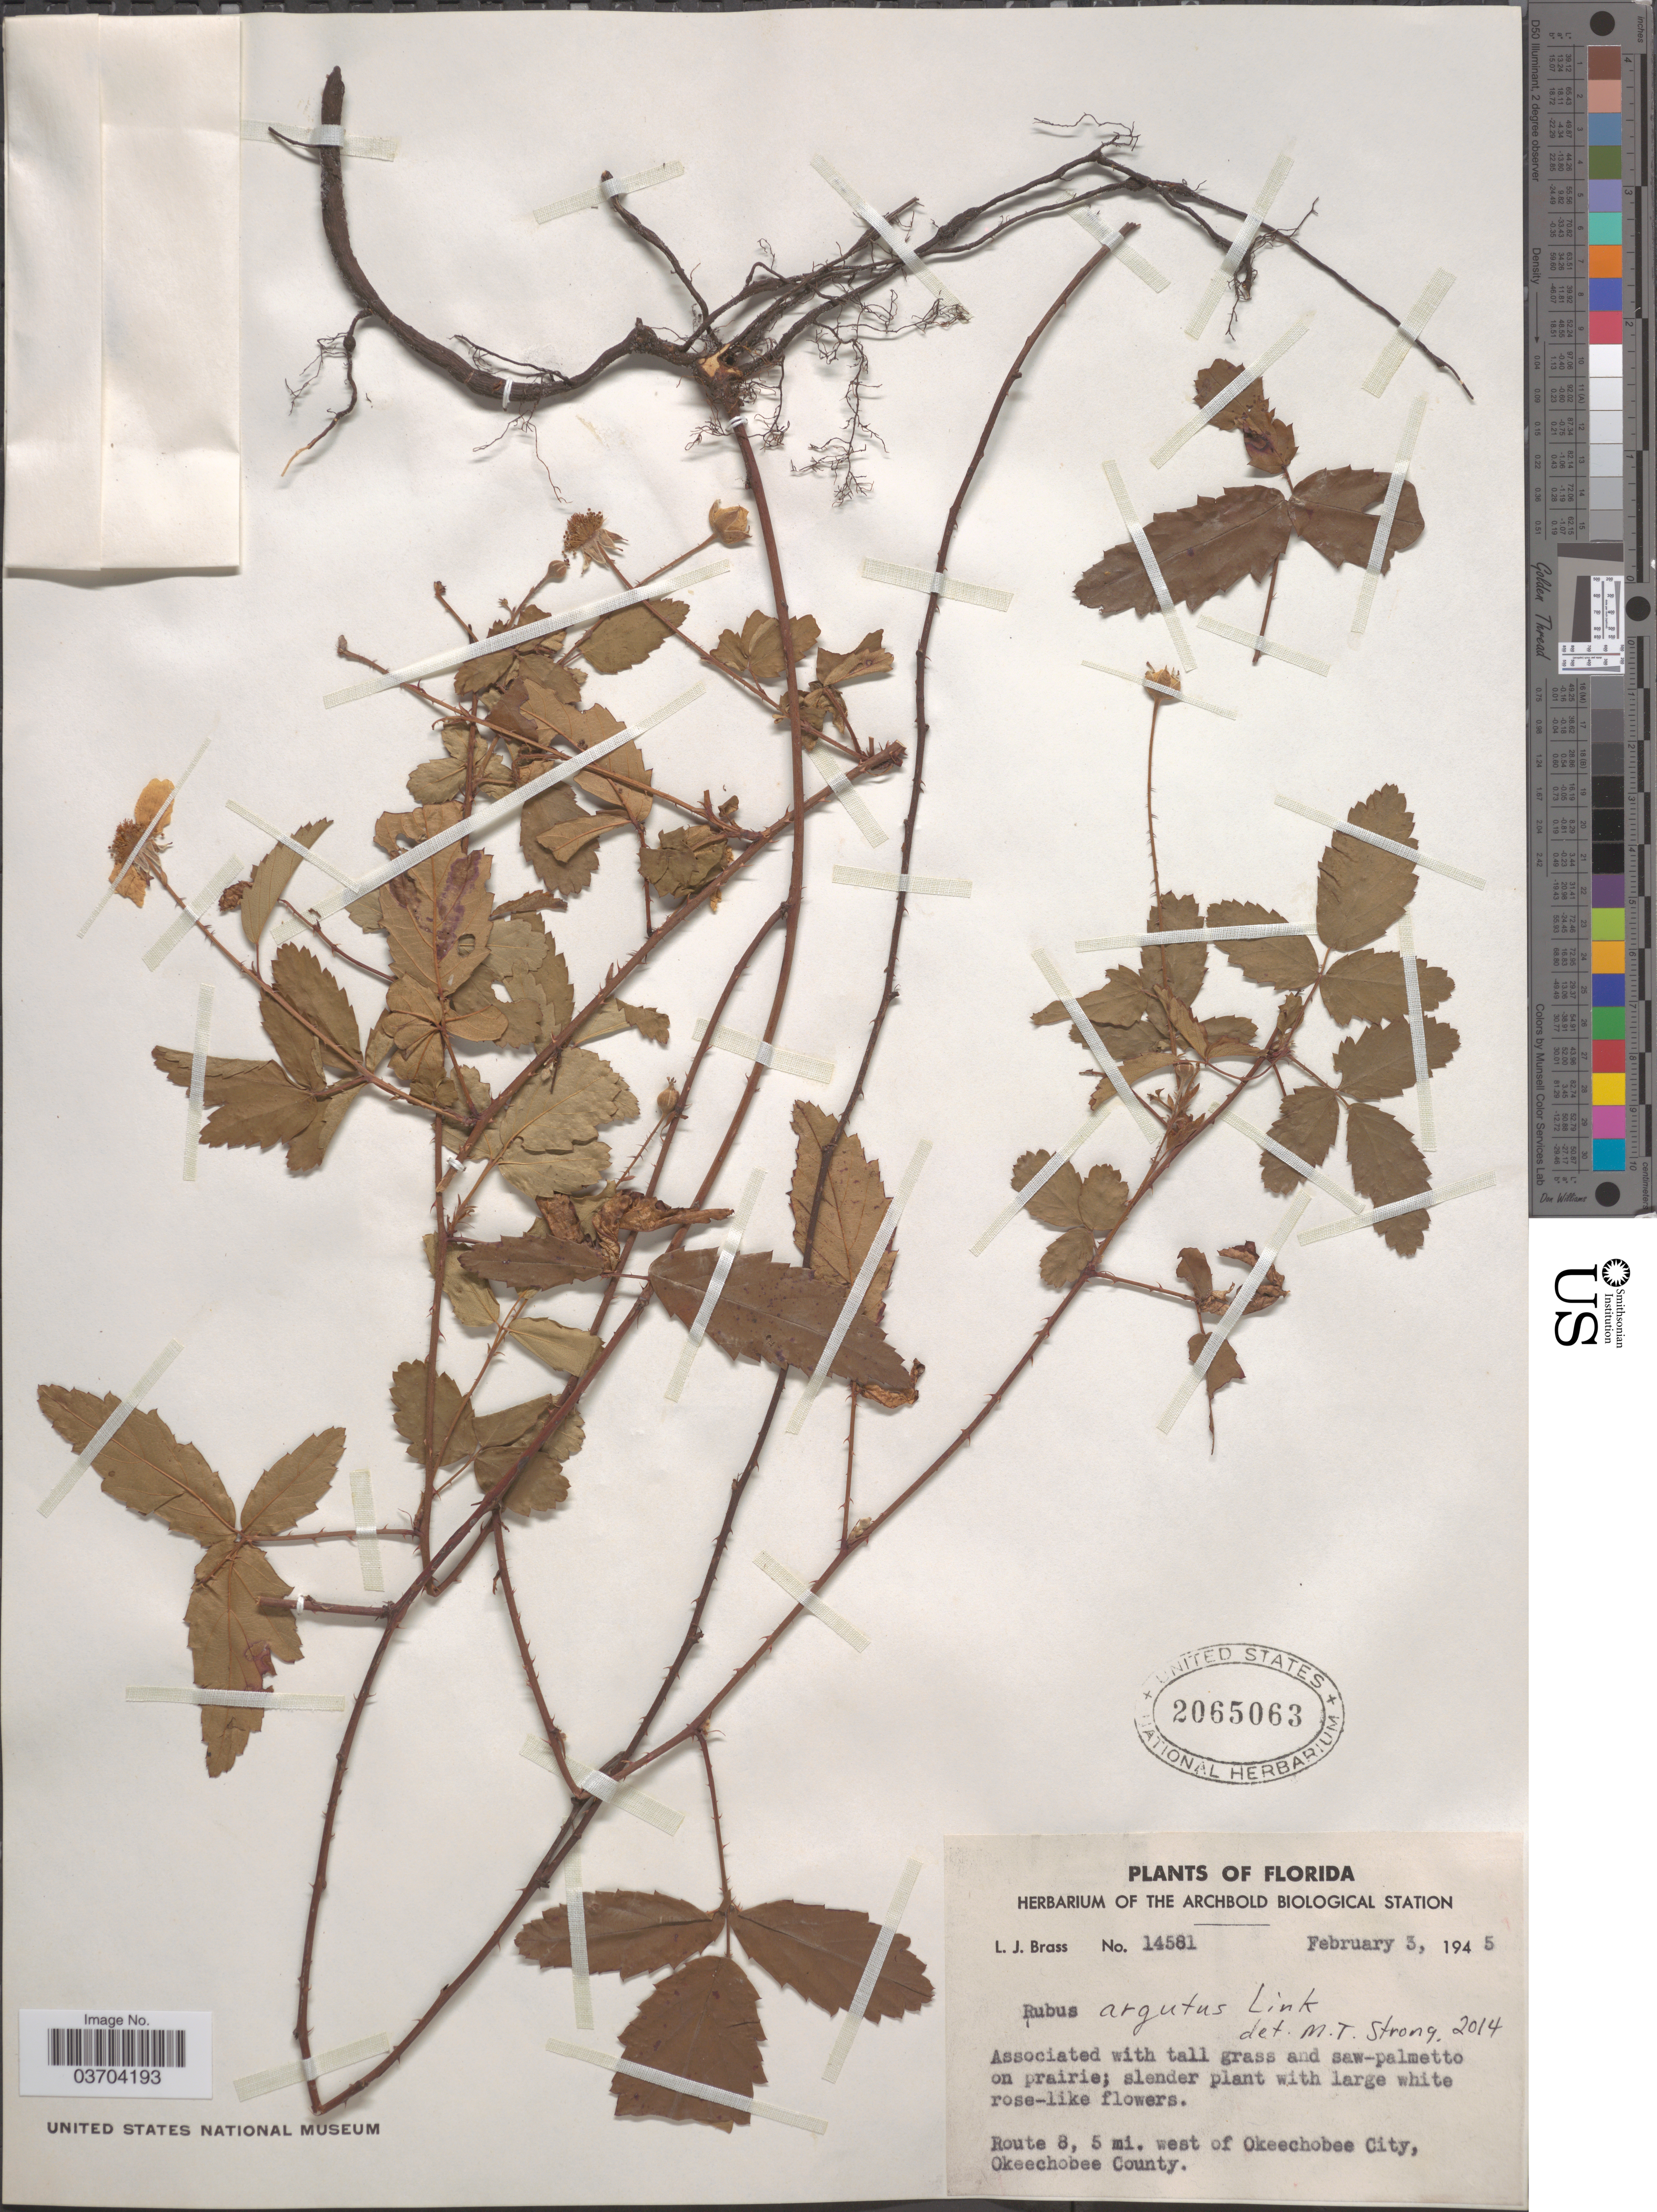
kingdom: Plantae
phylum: Tracheophyta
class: Magnoliopsida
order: Rosales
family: Rosaceae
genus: Rubus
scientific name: Rubus argutus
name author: Link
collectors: L. J. Brass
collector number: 14581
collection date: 1945-02-03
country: United States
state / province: Florida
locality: Route 8,5 mi. west of Okeechobee City, Okeechobee County.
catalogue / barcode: US 2065063